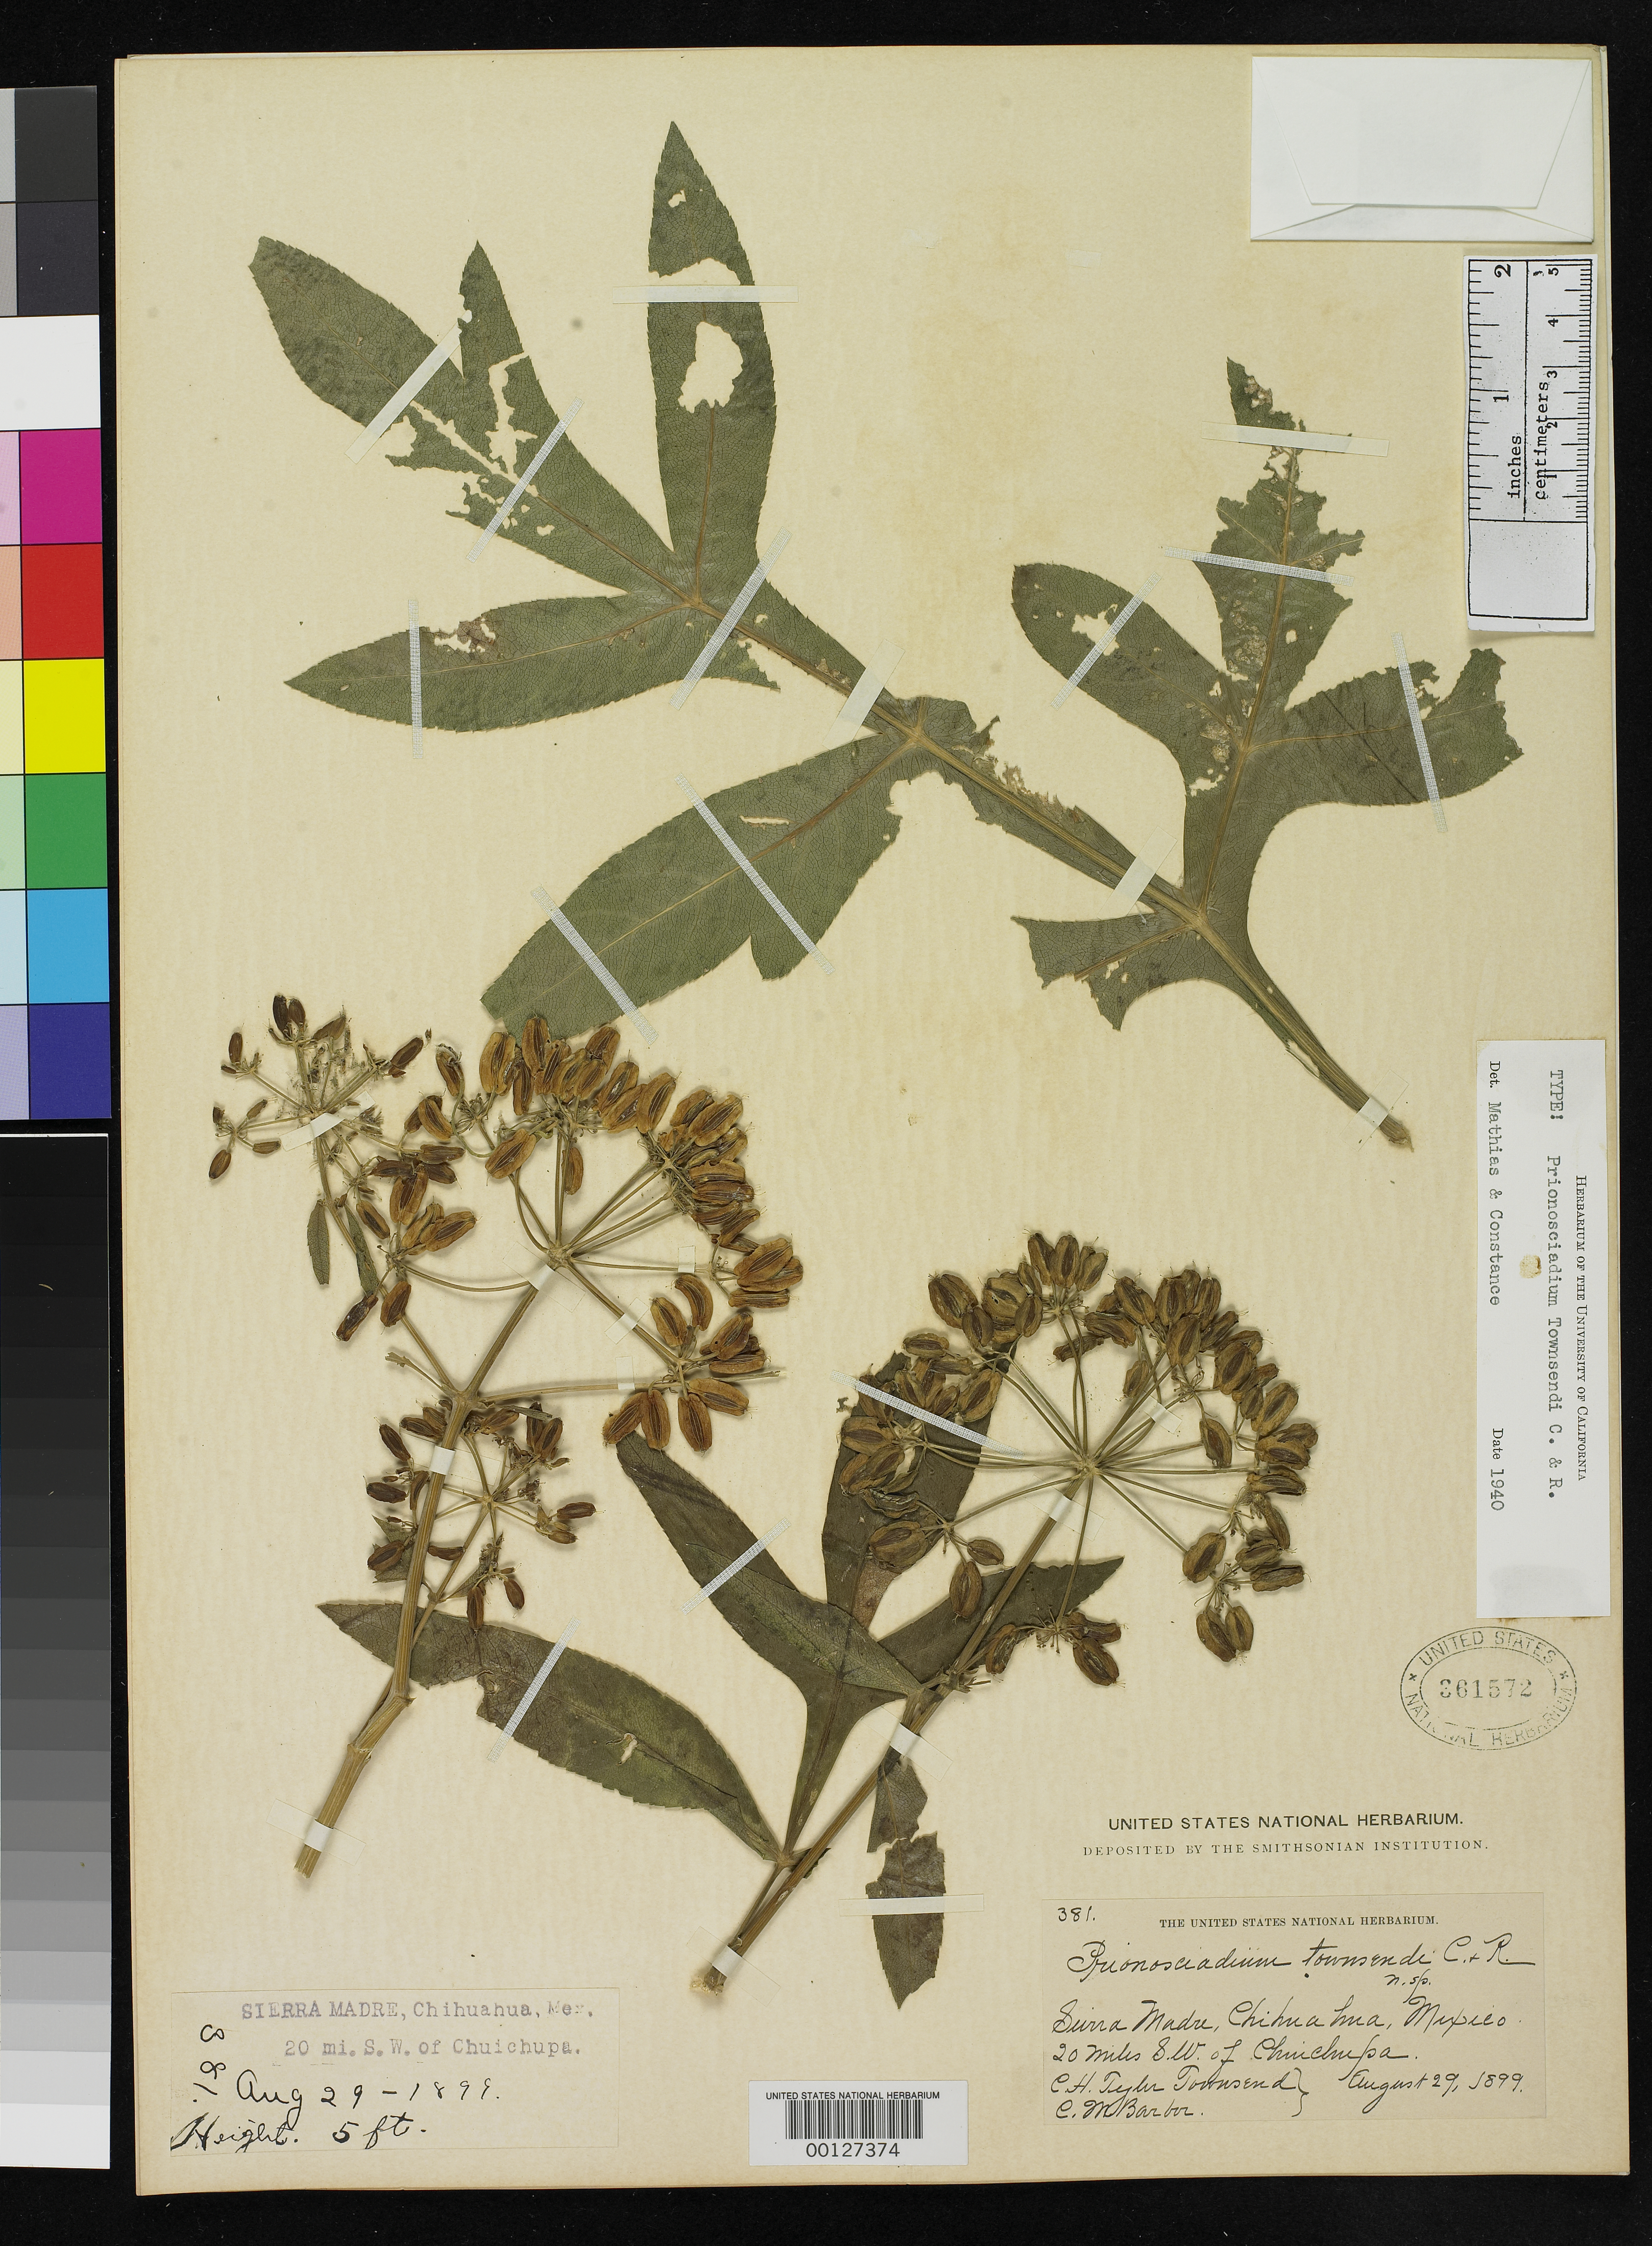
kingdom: Plantae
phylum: Tracheophyta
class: Magnoliopsida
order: Apiales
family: Apiaceae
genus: Prionosciadium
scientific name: Prionosciadium townsendi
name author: Rose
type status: Holotype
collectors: C. H. T. Townsend & C. Barber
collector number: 381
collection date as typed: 29 Aug 1899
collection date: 1899-08-29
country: Mexico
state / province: Chihuahua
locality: Sierra Madre, 20 mi SW of Chuichupa.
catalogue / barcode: US 361572